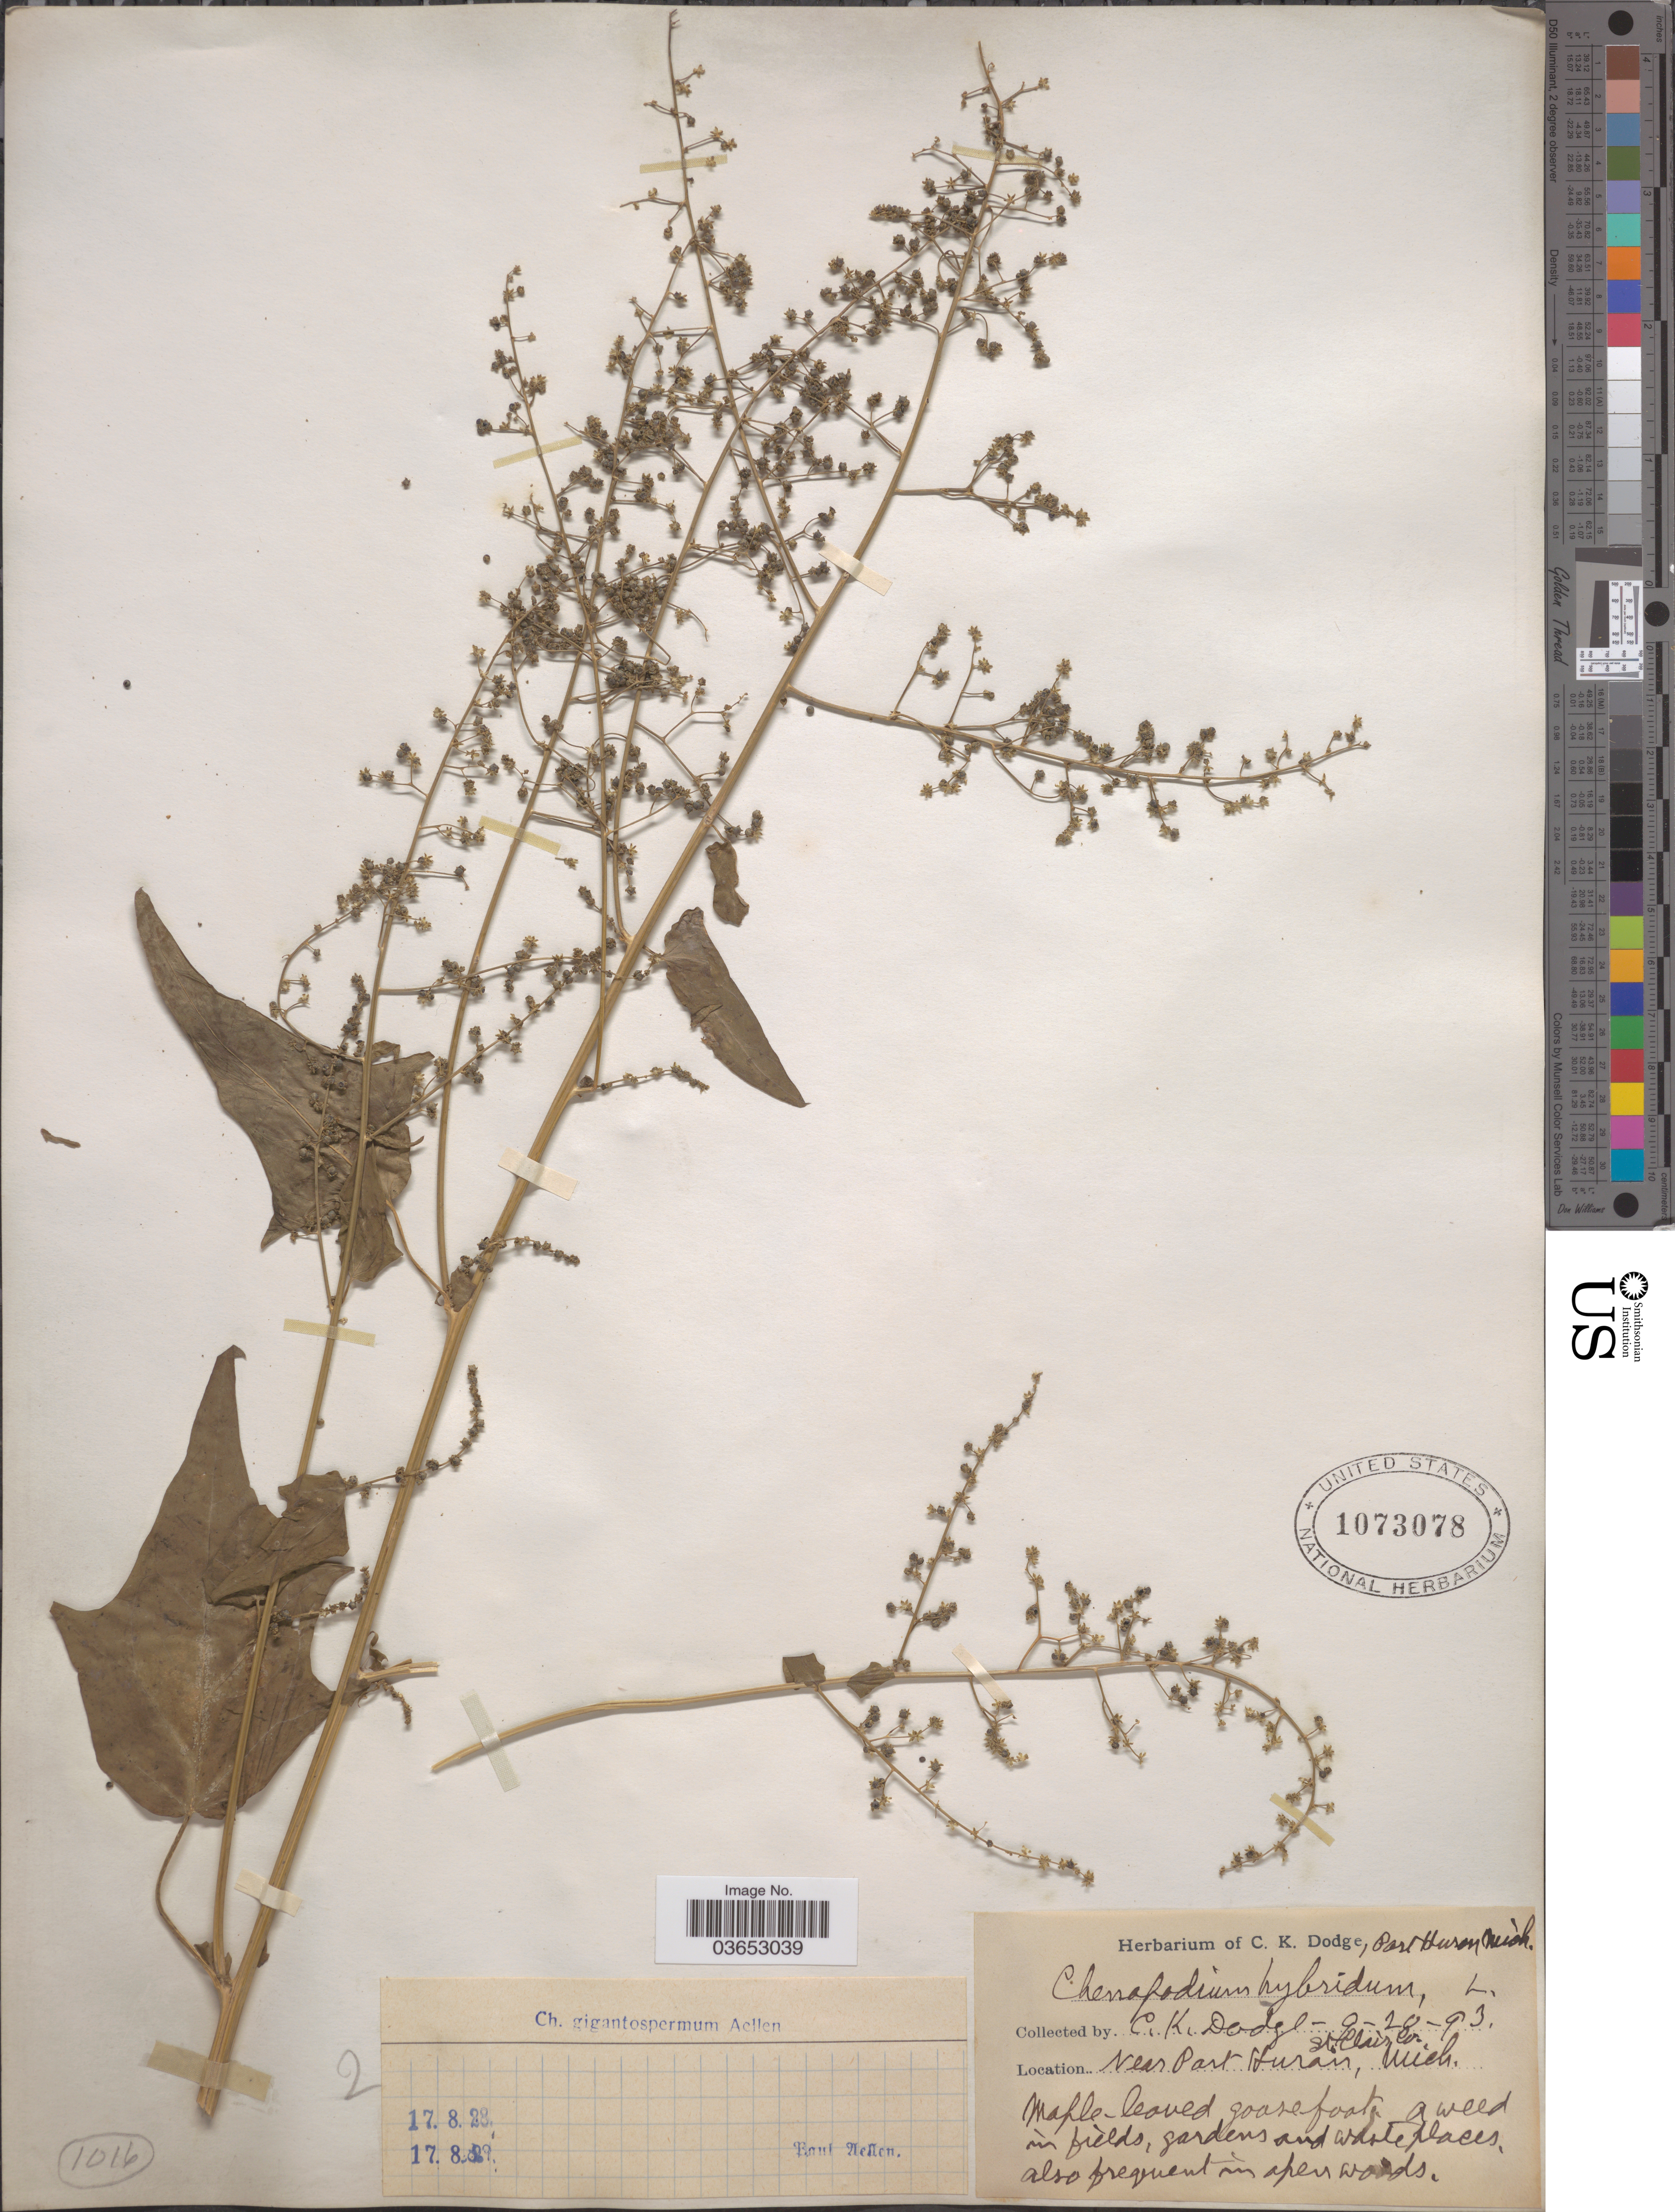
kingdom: Plantae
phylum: Tracheophyta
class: Magnoliopsida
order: Caryophyllales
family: Amaranthaceae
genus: Chenopodium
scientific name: Chenopodium gigantospermum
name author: Aellen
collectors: C. Dodge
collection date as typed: Transcribed d/m/y: 20/9/93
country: United States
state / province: Michigan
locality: Near Port Huran.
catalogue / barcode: US 1073078